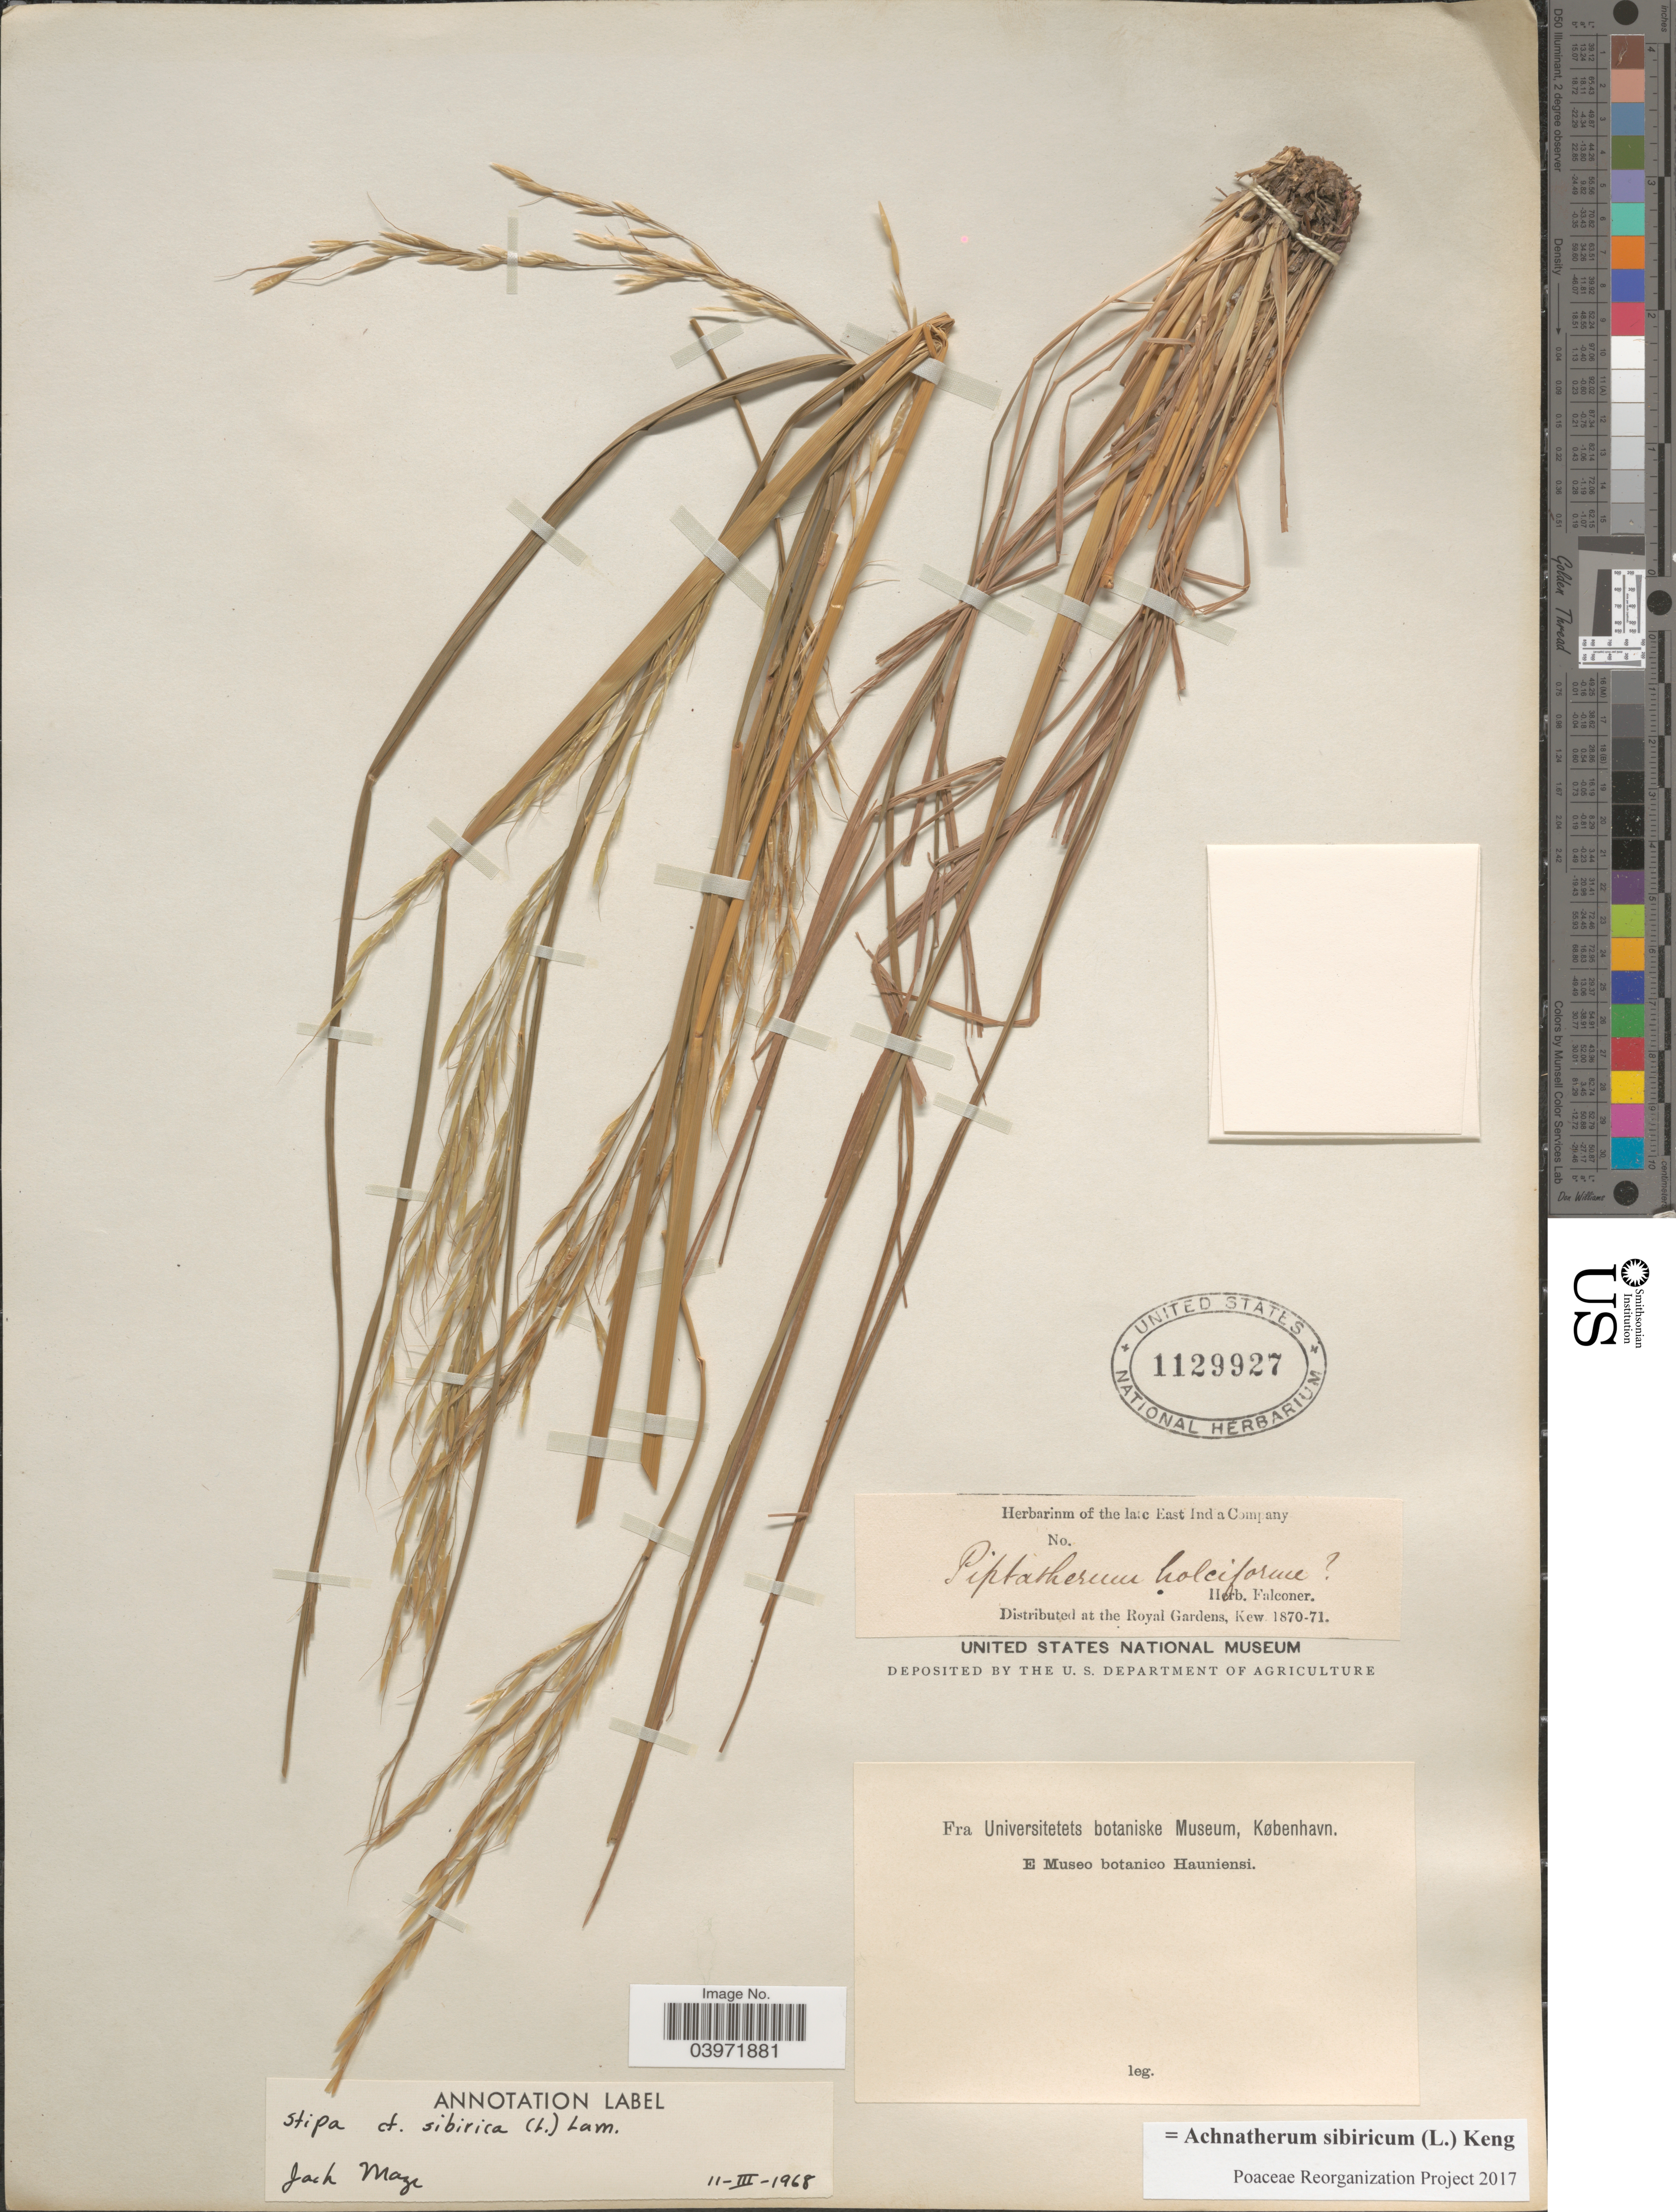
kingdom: Plantae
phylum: Tracheophyta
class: Liliopsida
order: Poales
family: Poaceae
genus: Achnatherum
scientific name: Achnatherum sibiricum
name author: (L.) Keng ex Tzvelev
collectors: ex herb. Falconer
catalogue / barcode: US 1129927